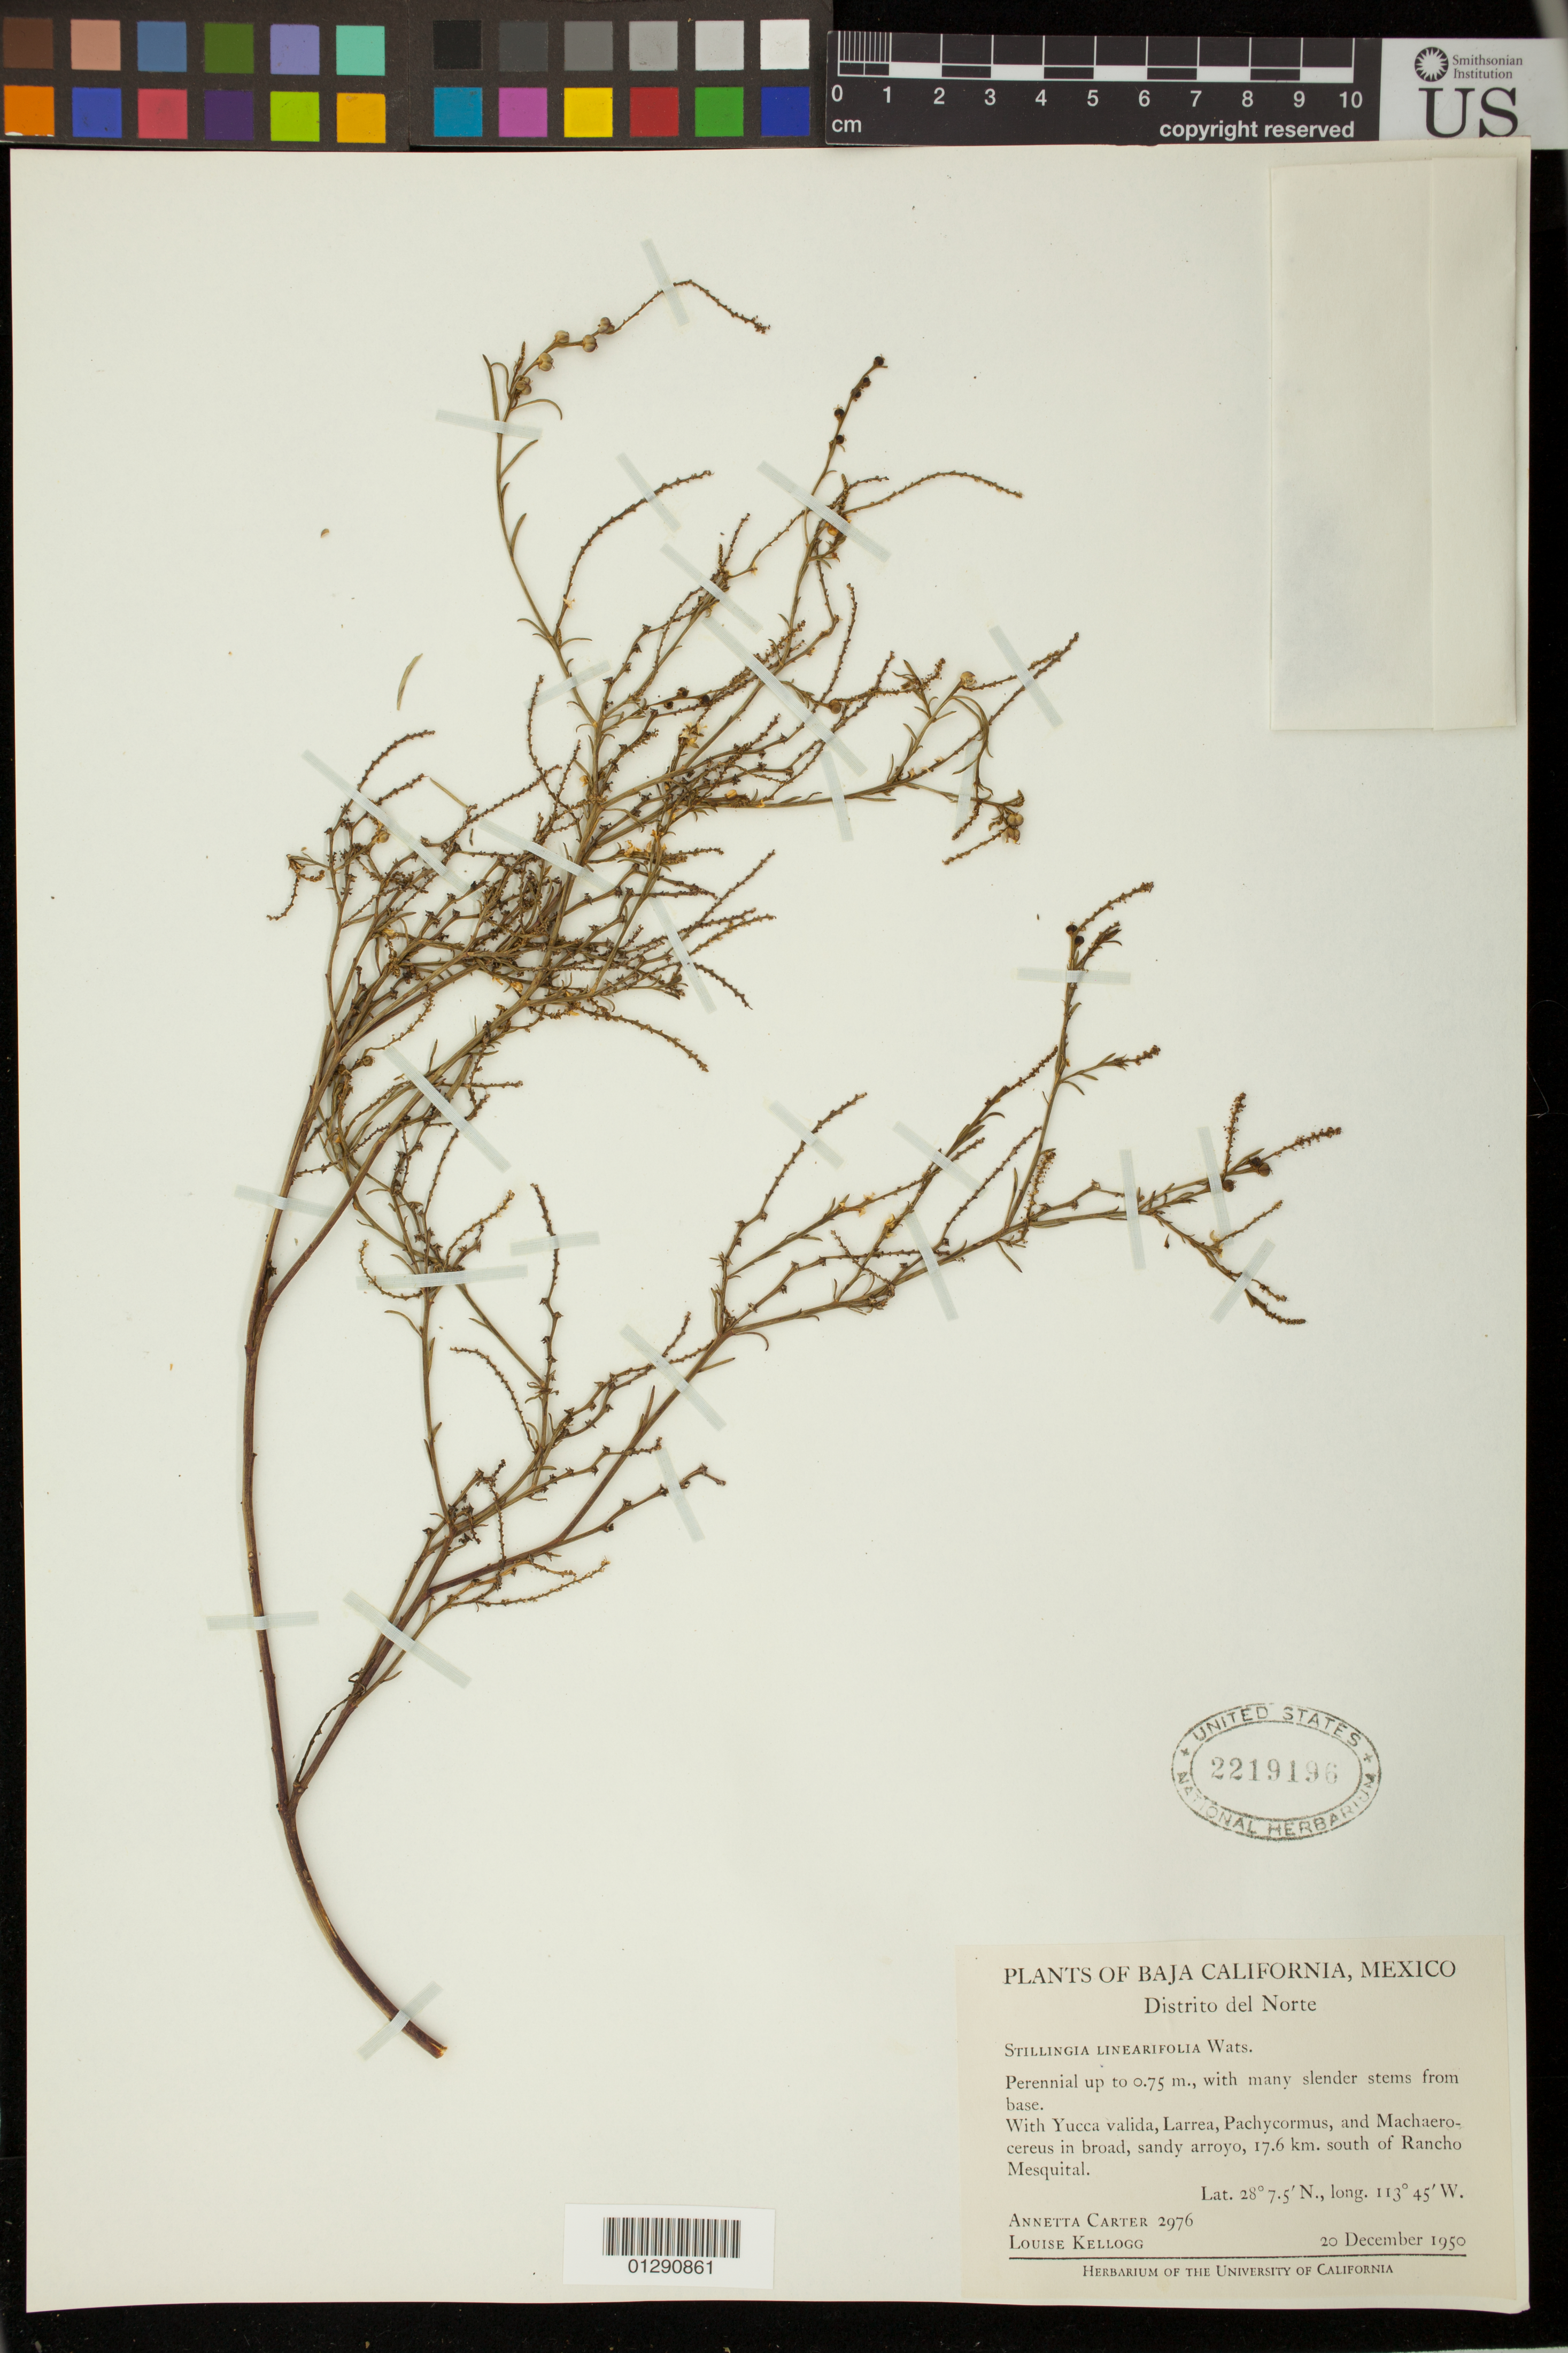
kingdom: Plantae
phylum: Tracheophyta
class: Magnoliopsida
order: Malpighiales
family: Euphorbiaceae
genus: Stillingia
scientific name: Stillingia linearifolia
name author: S. Watson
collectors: A. M. Carter & L. Kellogg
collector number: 2976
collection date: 1950-12-20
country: Mexico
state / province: Baja California Norte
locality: Distrito del Norte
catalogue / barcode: US 2219196